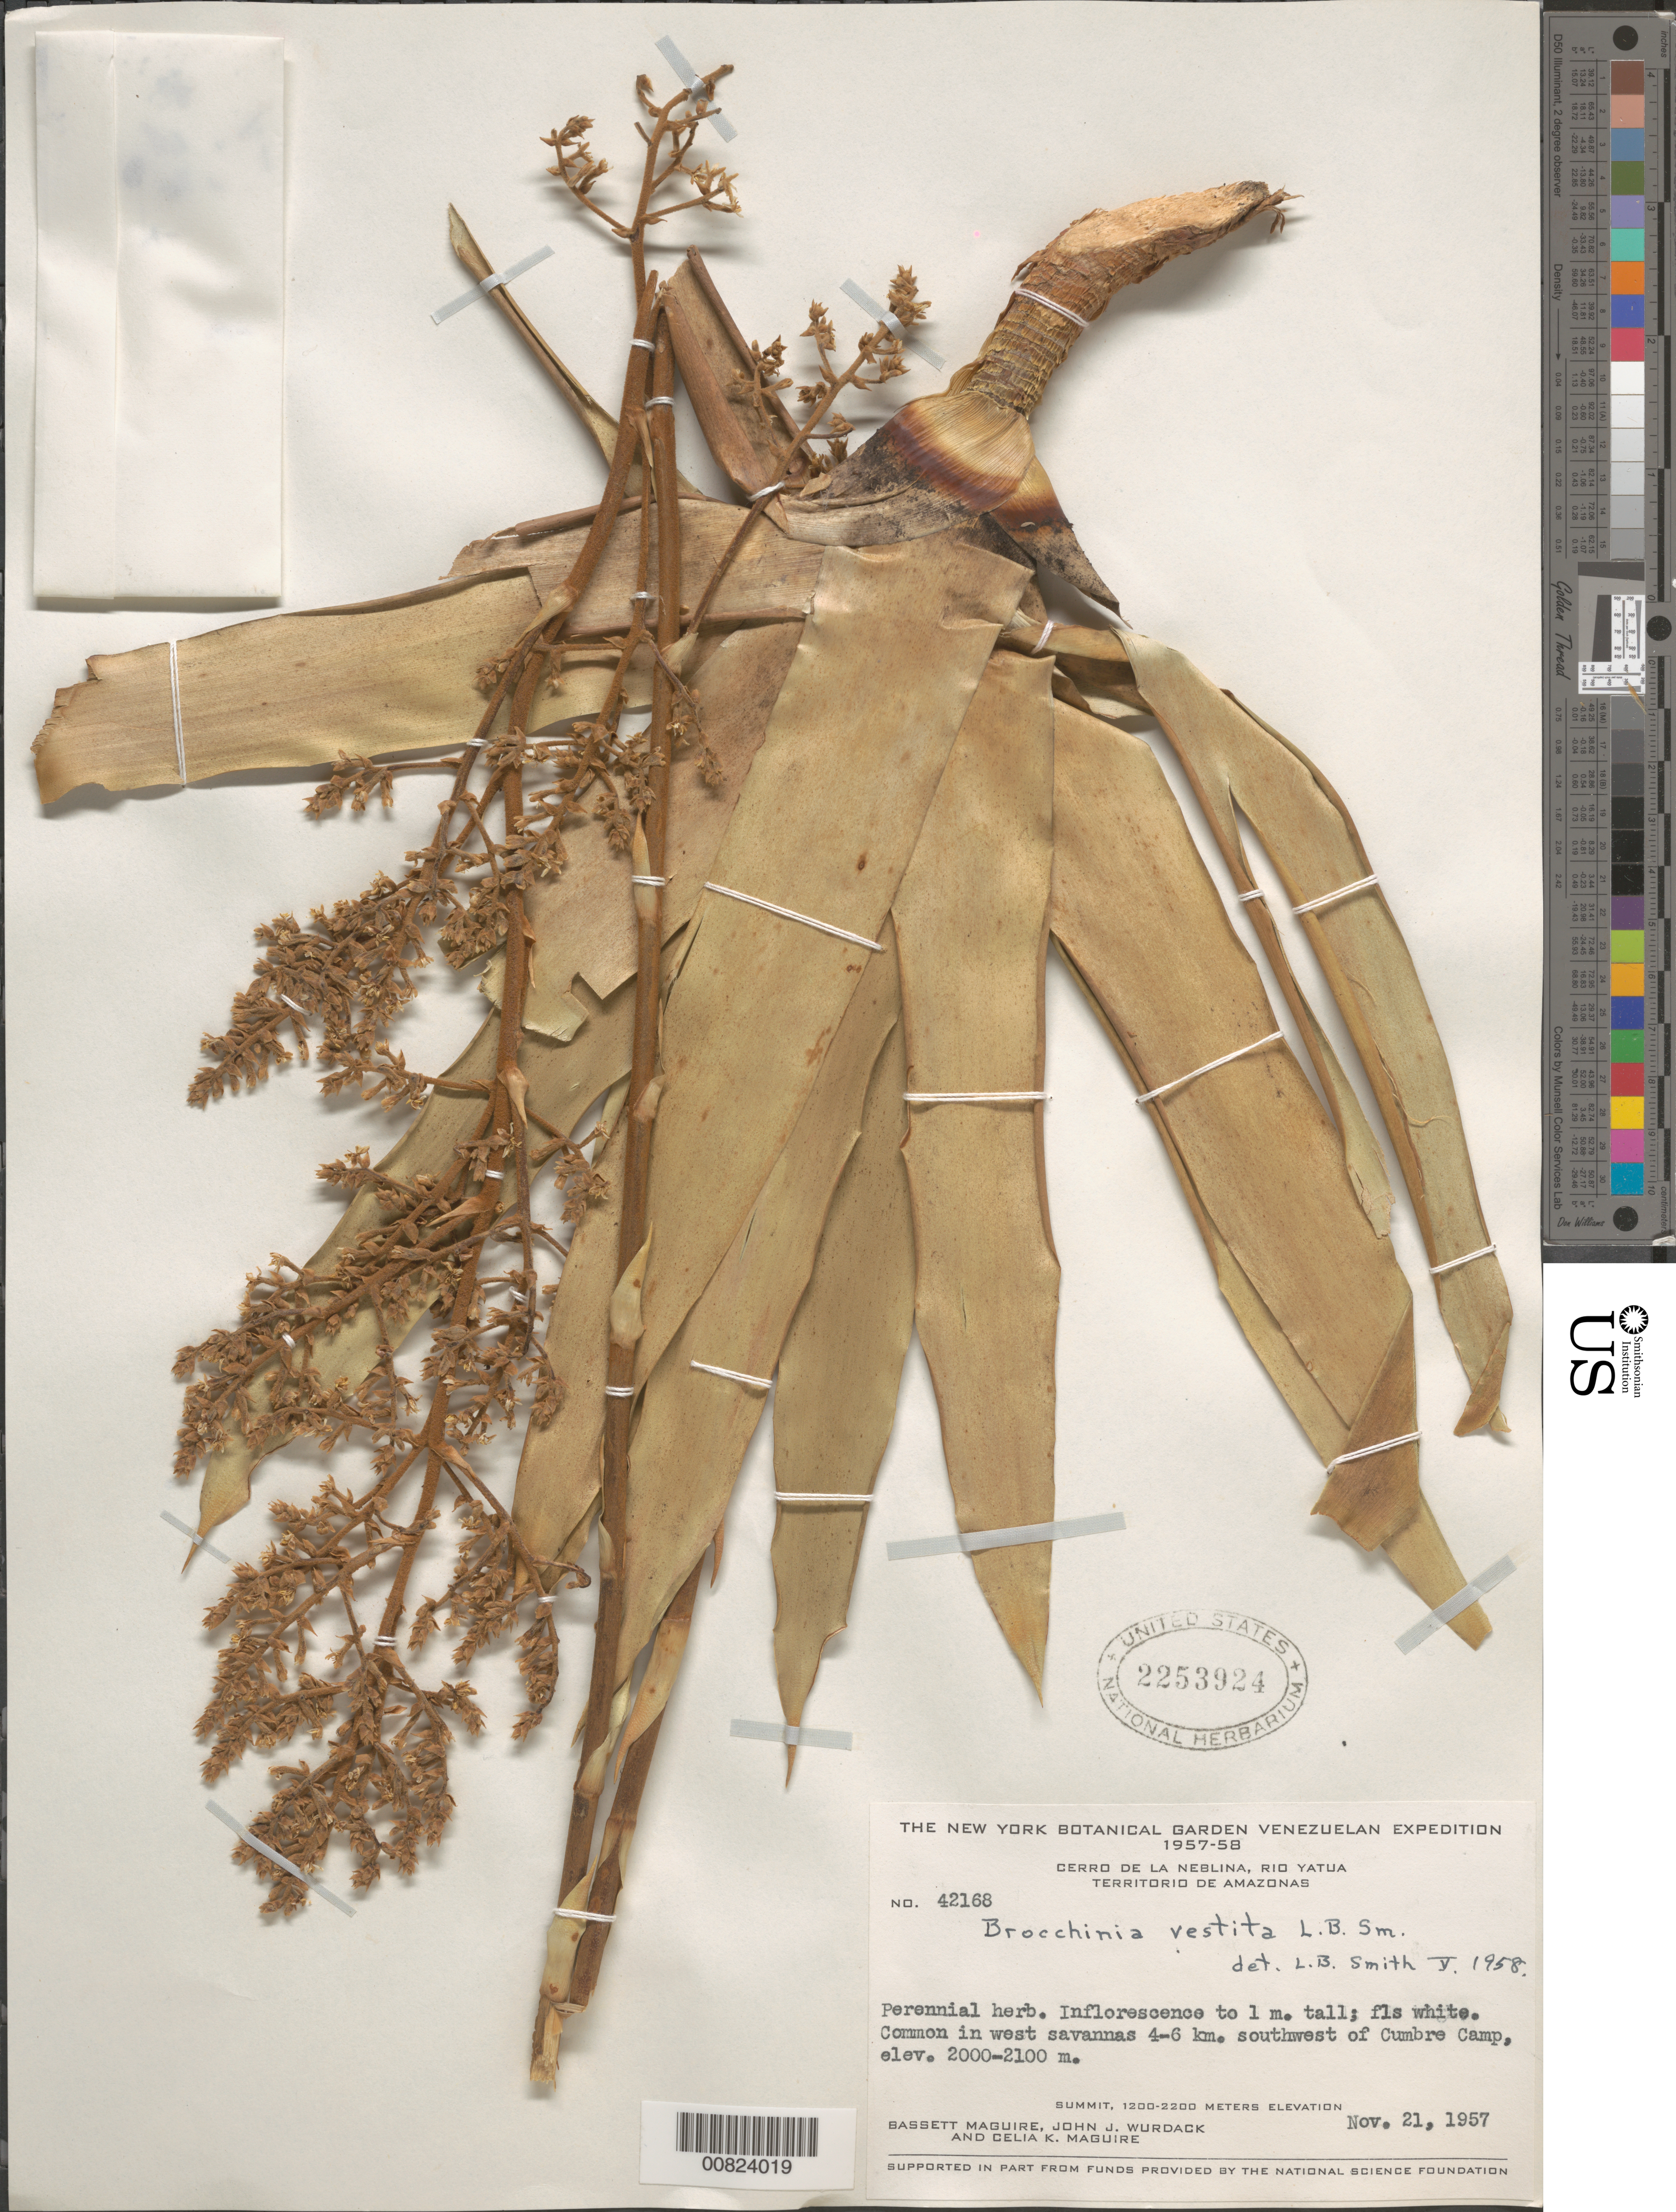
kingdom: Plantae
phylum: Tracheophyta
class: Liliopsida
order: Poales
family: Bromeliaceae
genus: Brocchinia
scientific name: Brocchinia vestita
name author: L.B. Sm.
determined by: Smith, Lyman B., (US), NMNH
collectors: B. Maguire, J. J. Wurdack & C. K. Maguire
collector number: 42168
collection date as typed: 21-Nov-57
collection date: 1957-11-21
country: Venezuela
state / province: Amazonas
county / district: Río Negro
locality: Cerro de la Neblina, Río Yatua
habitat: West savannas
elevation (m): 2000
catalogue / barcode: US 2253924